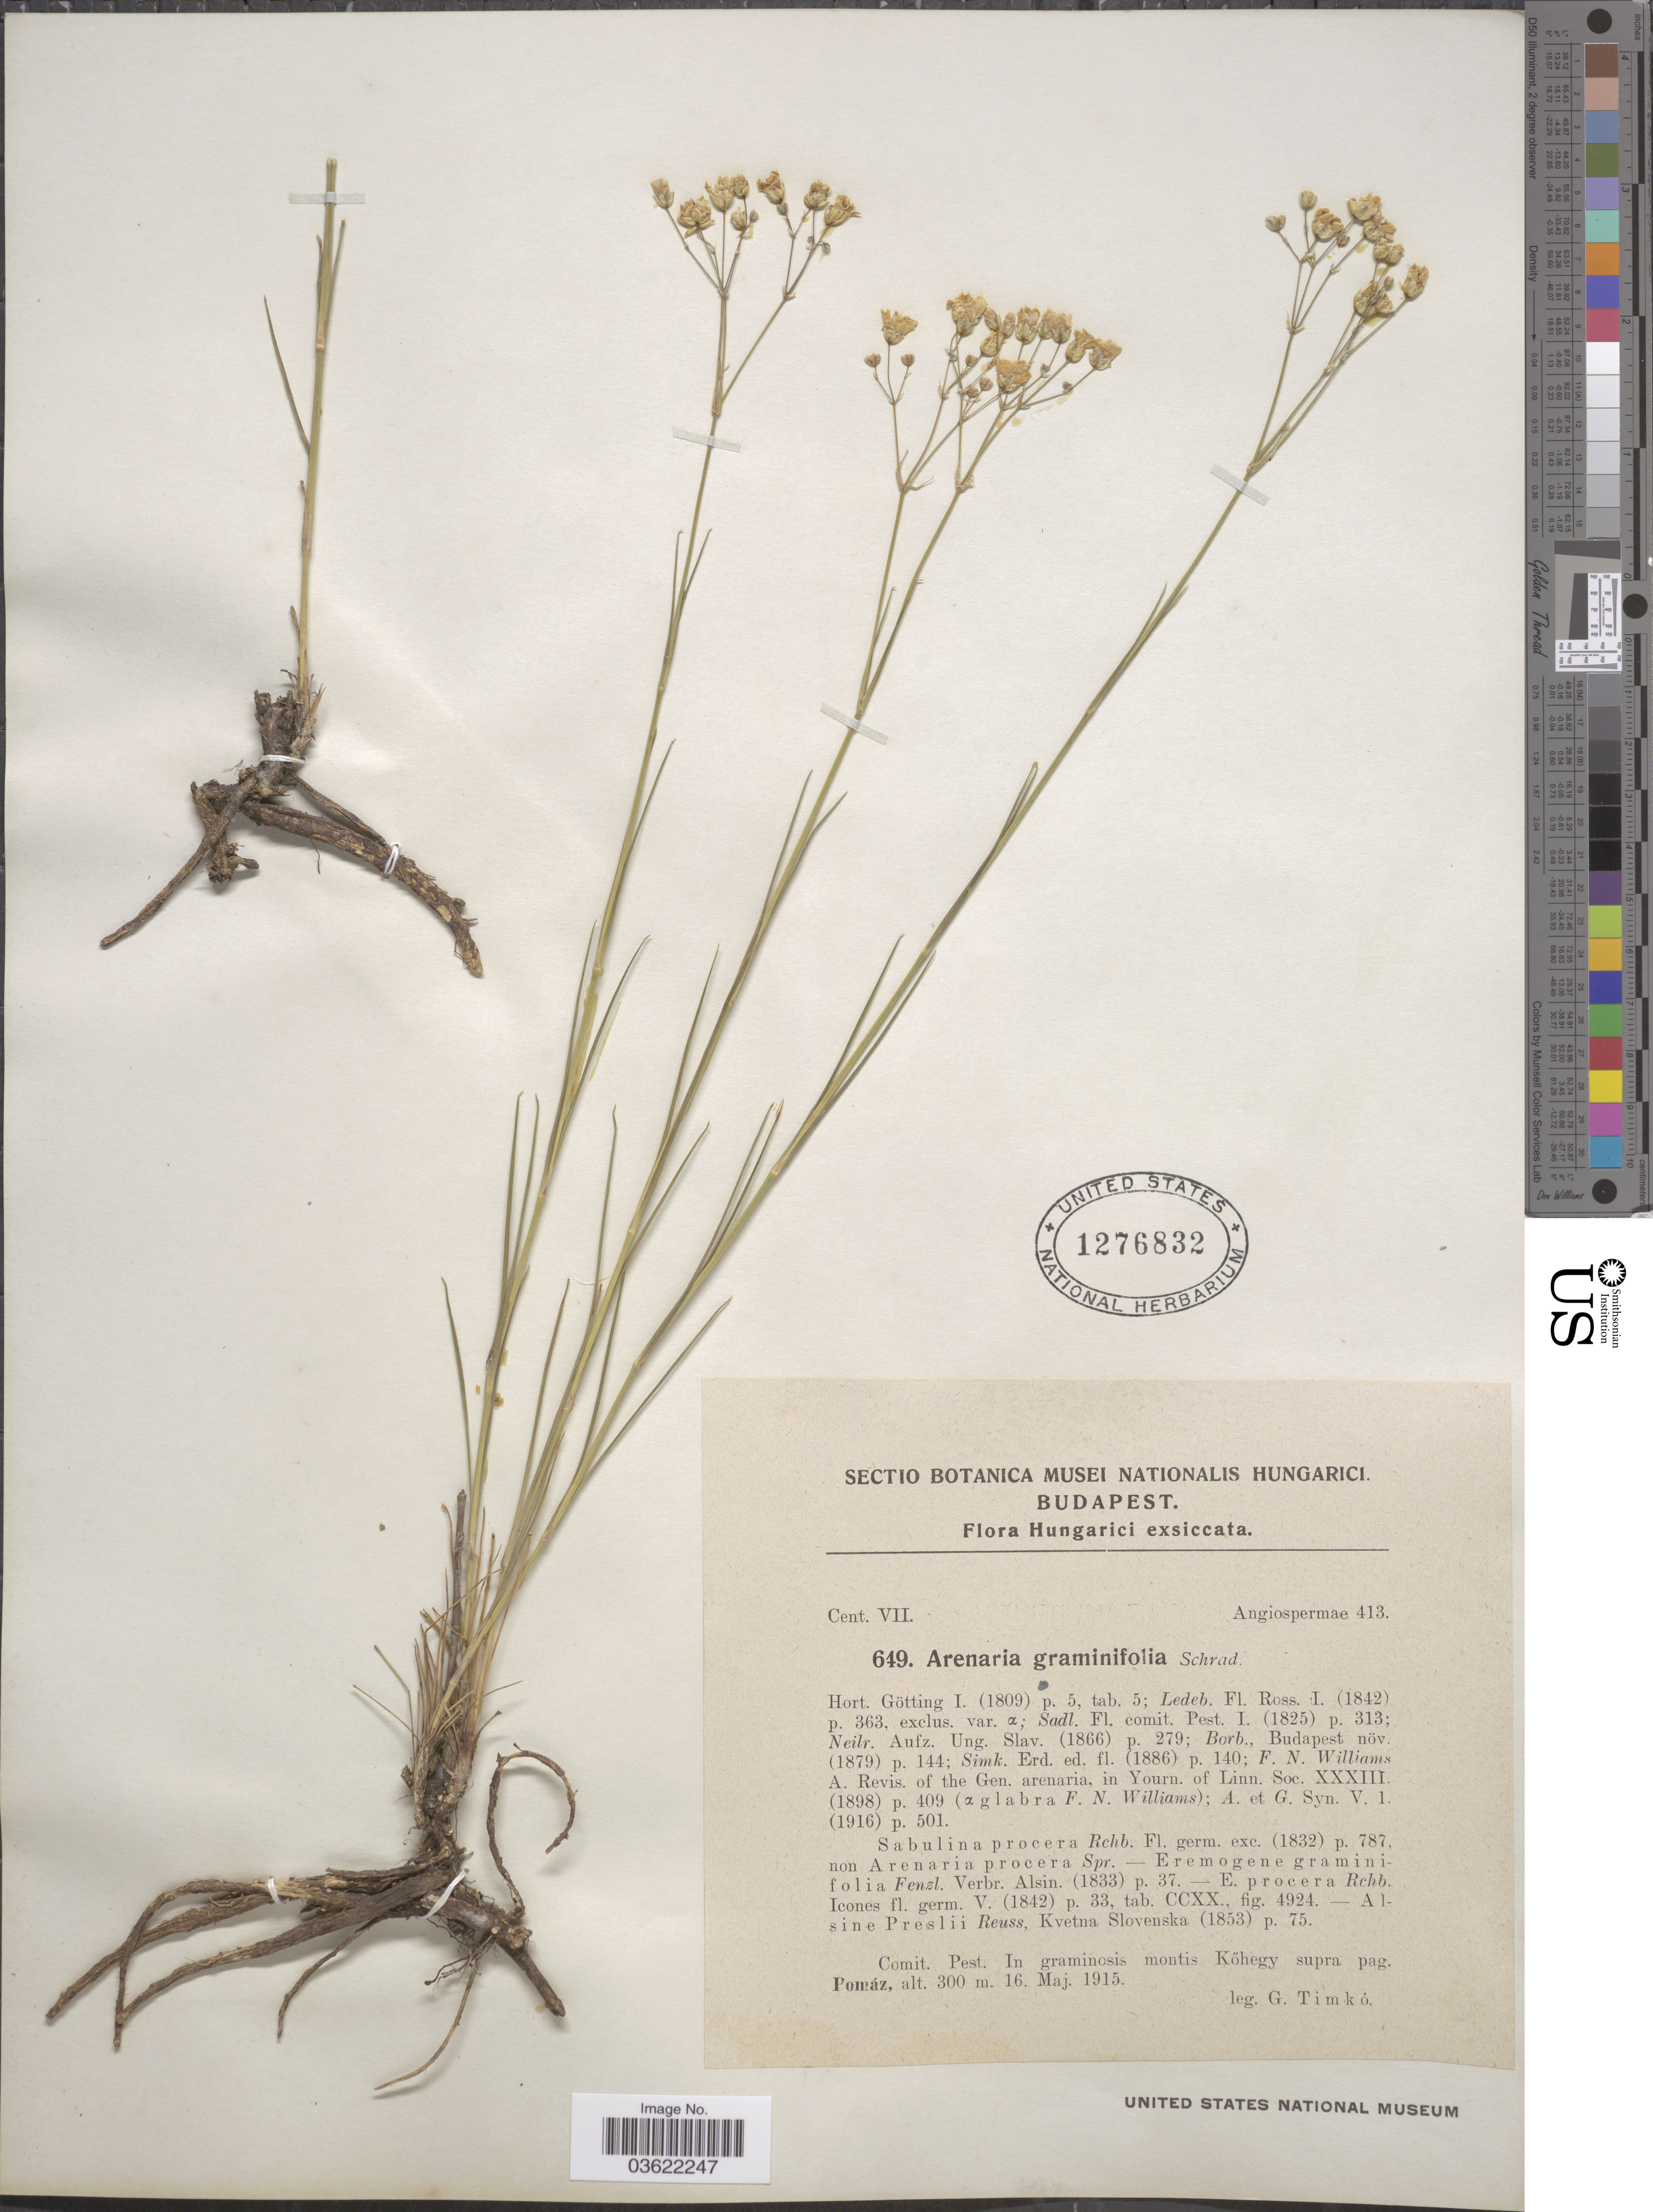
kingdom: Plantae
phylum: Tracheophyta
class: Magnoliopsida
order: Caryophyllales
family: Caryophyllaceae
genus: Eremogone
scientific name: Eremogone procera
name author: (Spreng.) Rchb.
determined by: Strong, Mark T., (BOT), Smithsonian Institution - National Museum of Natural History (UNITED STATES)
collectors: G. Timko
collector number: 649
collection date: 1915-05-16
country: Hungary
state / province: Pest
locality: Comit Pest. In graminosis montis Köhegy spura pag. Pomáz.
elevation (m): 300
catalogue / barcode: US 1276832